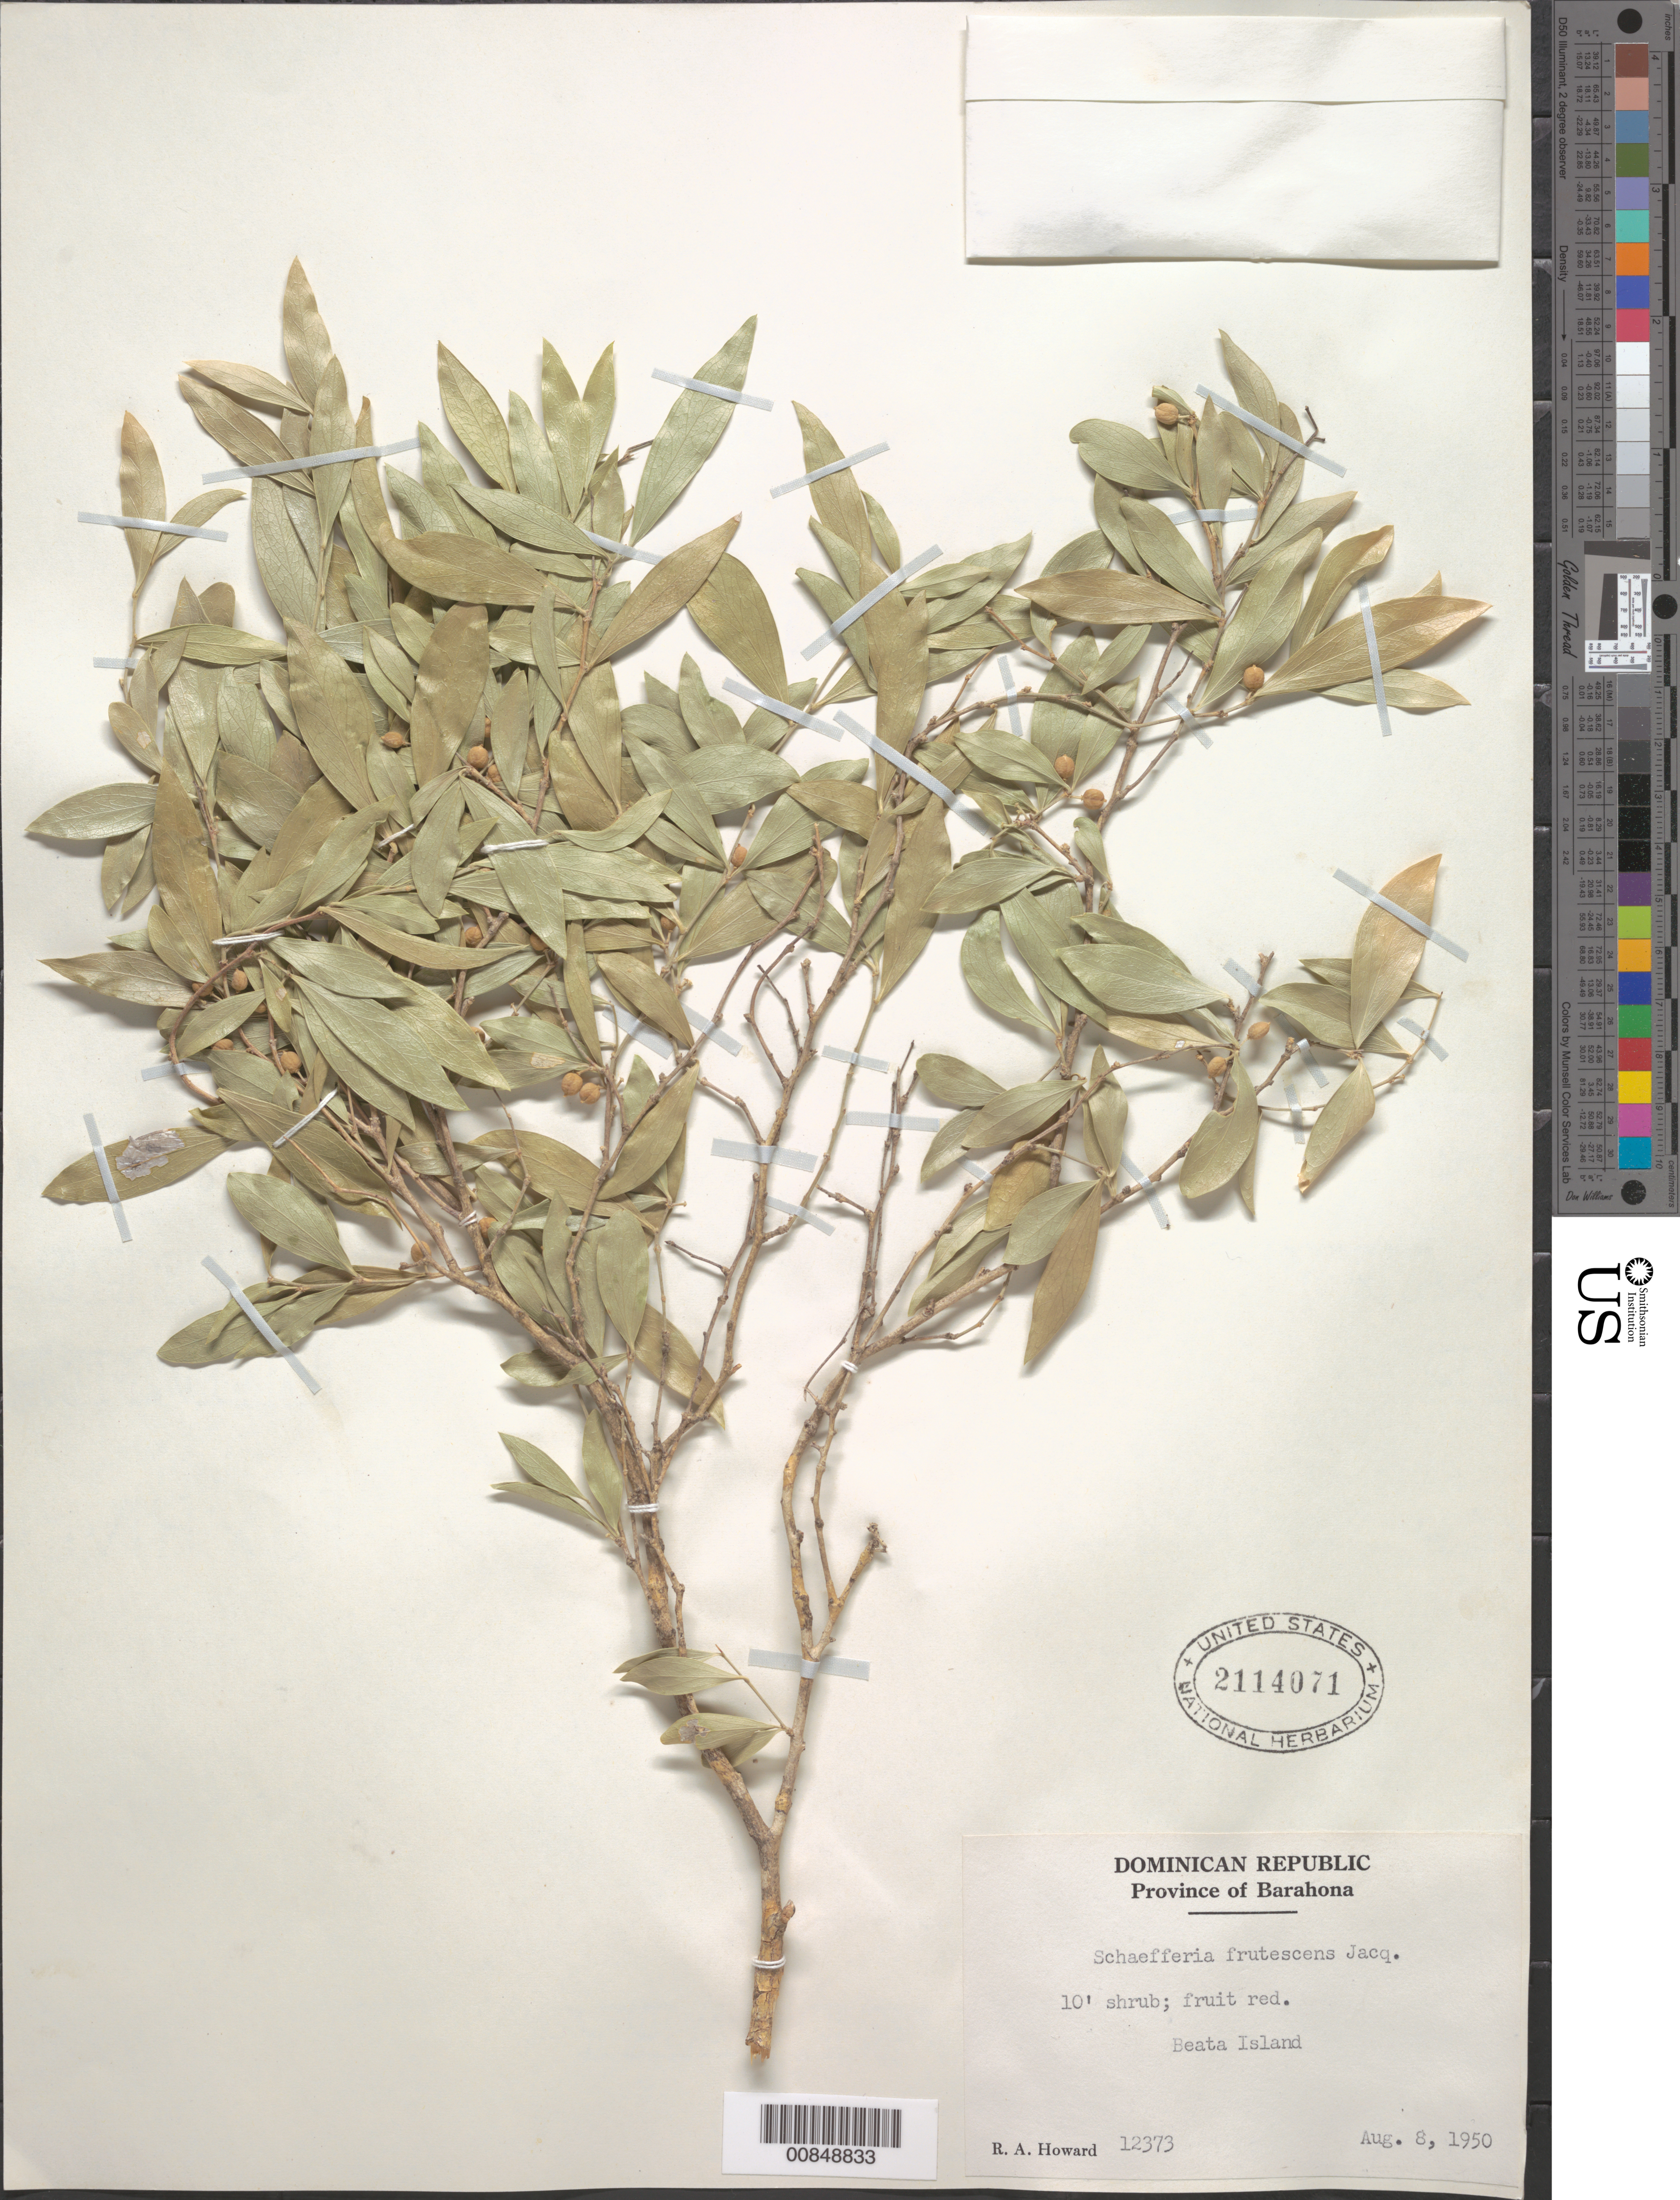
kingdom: Plantae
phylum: Tracheophyta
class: Magnoliopsida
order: Celastrales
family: Celastraceae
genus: Schaefferia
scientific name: Schaefferia frutescens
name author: Jacq.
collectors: R. A. Howard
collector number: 12373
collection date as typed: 08 Aug 1950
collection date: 1950-08-08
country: Dominican Republic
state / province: Barahona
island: Isla Beata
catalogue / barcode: US 2114071